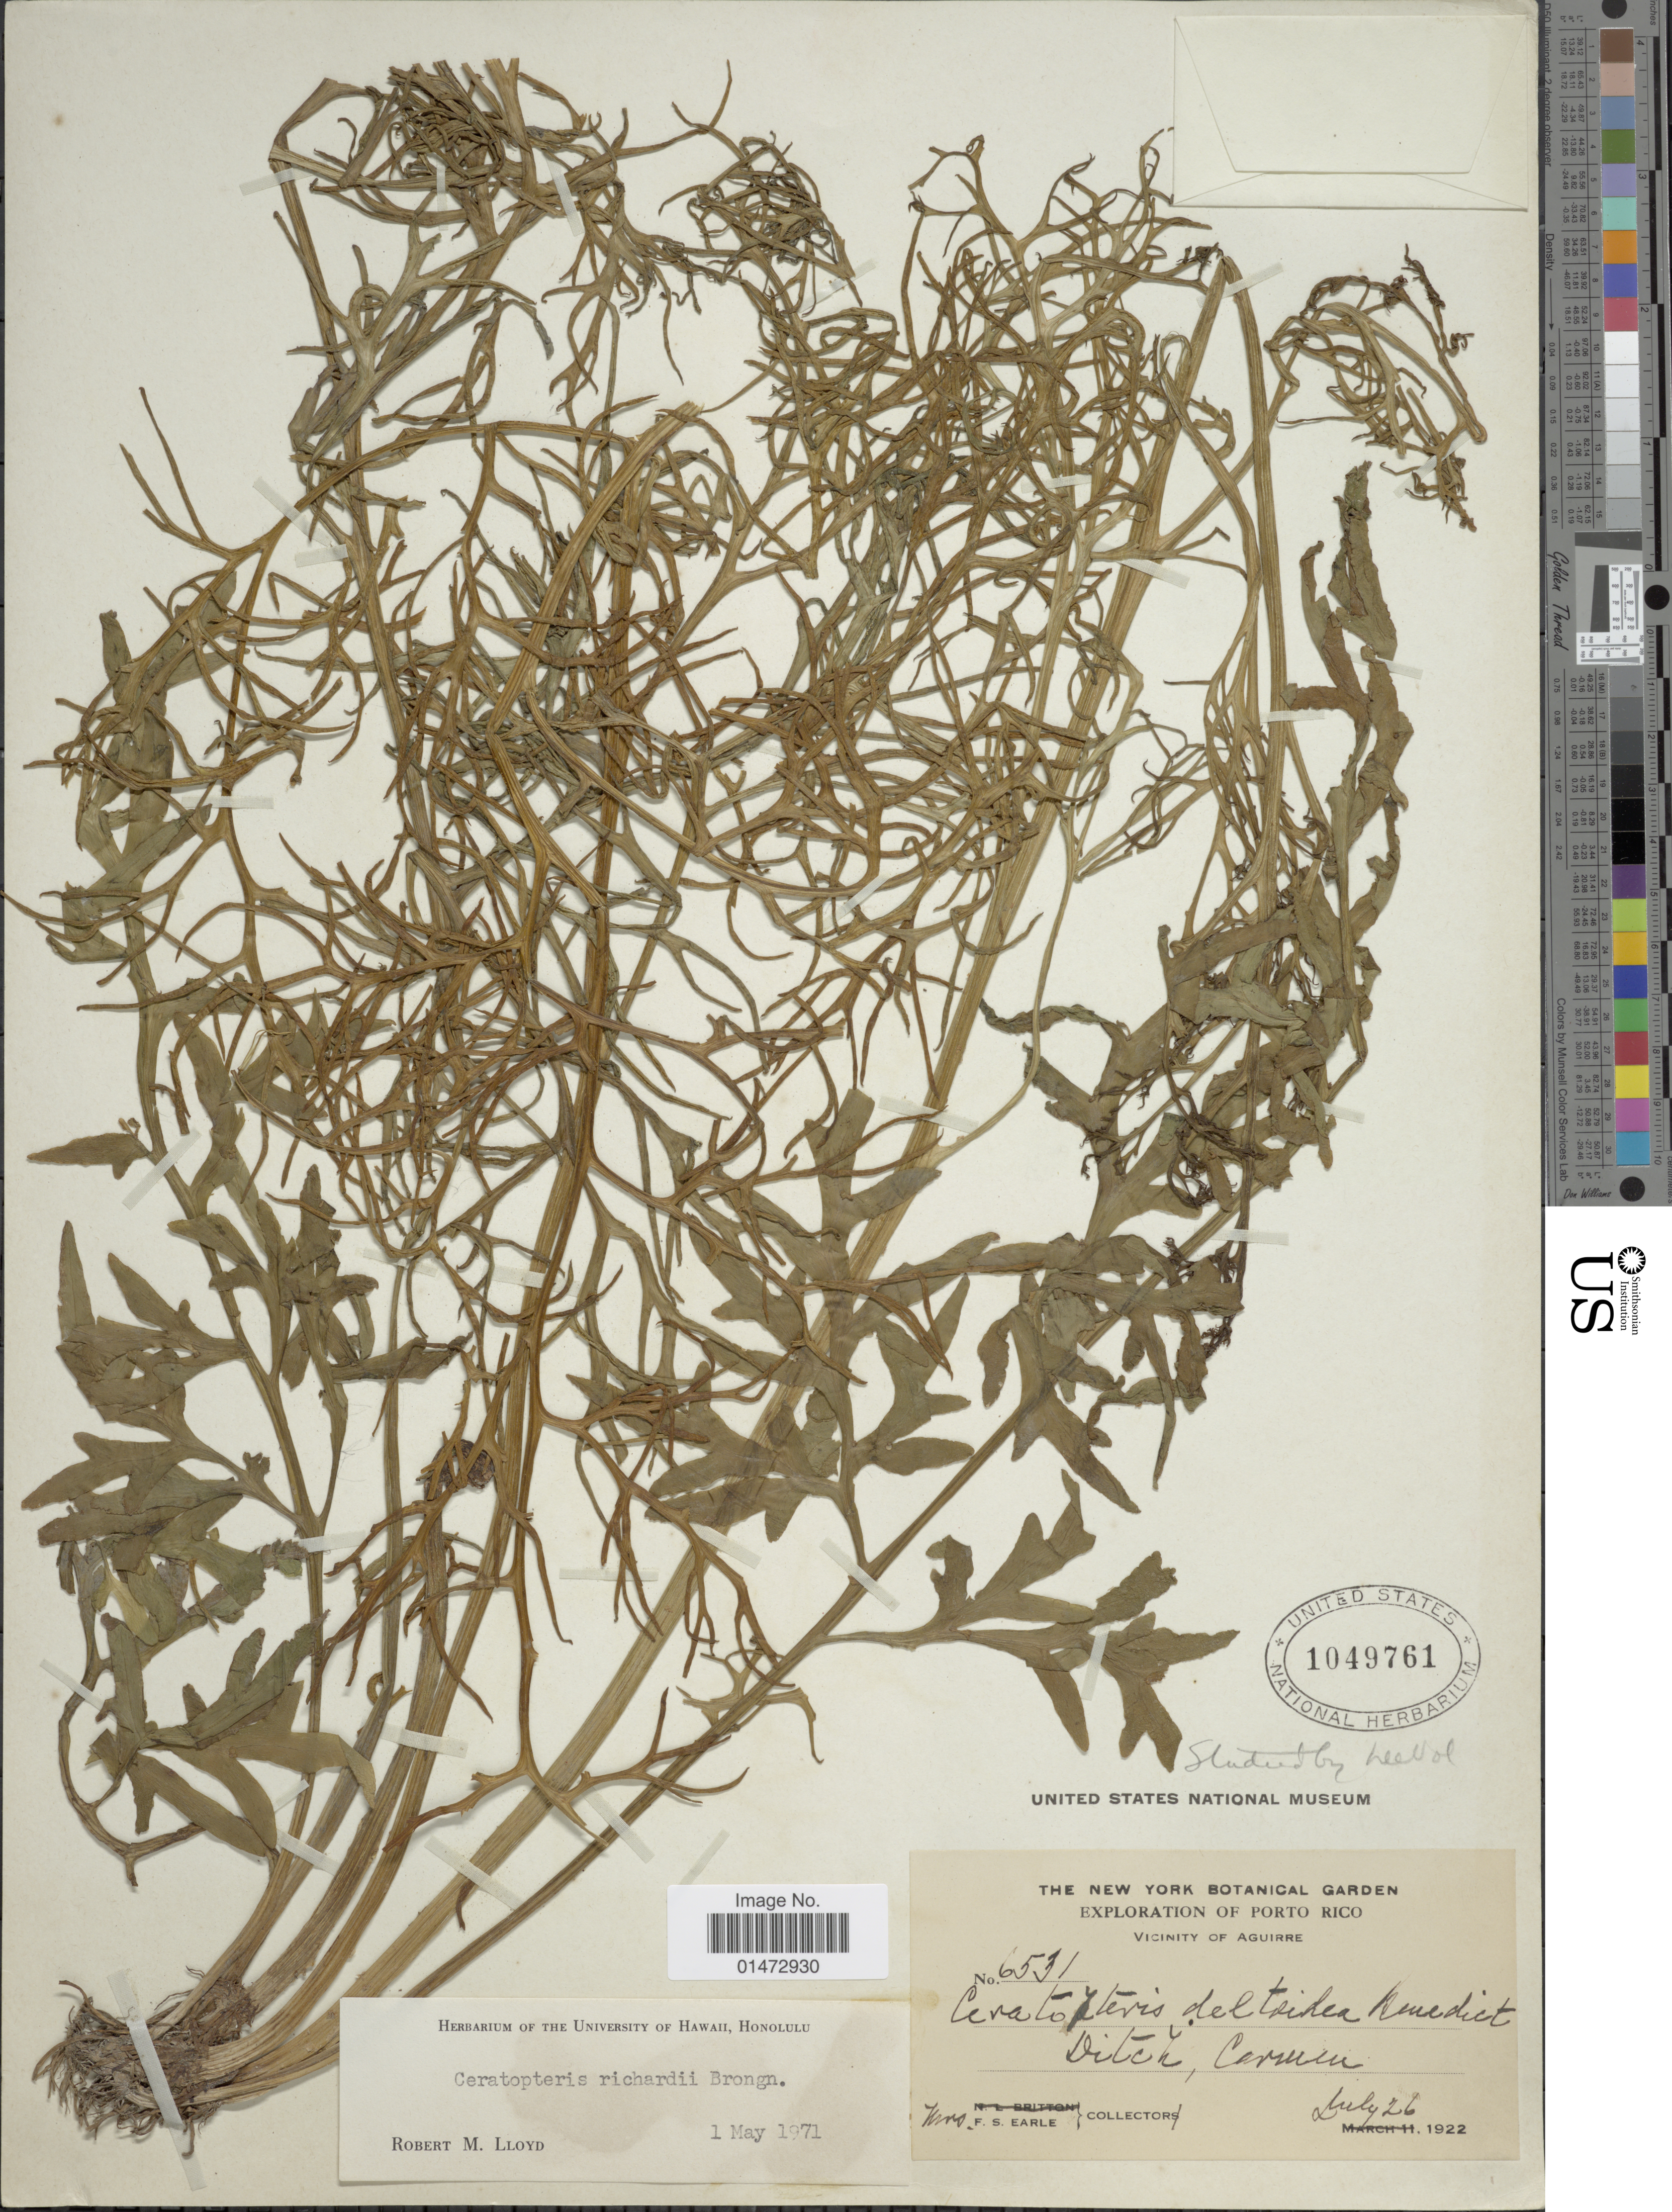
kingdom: Plantae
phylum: Tracheophyta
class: Polypodiopsida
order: Polypodiales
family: Pteridaceae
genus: Ceratopteris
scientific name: Ceratopteris richardii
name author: Brongn.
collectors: F. S. Earle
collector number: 6531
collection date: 1922-07-26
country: Puerto Rico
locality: Vicinity of Aguirre. Ditch, Carmen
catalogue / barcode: US 1049761